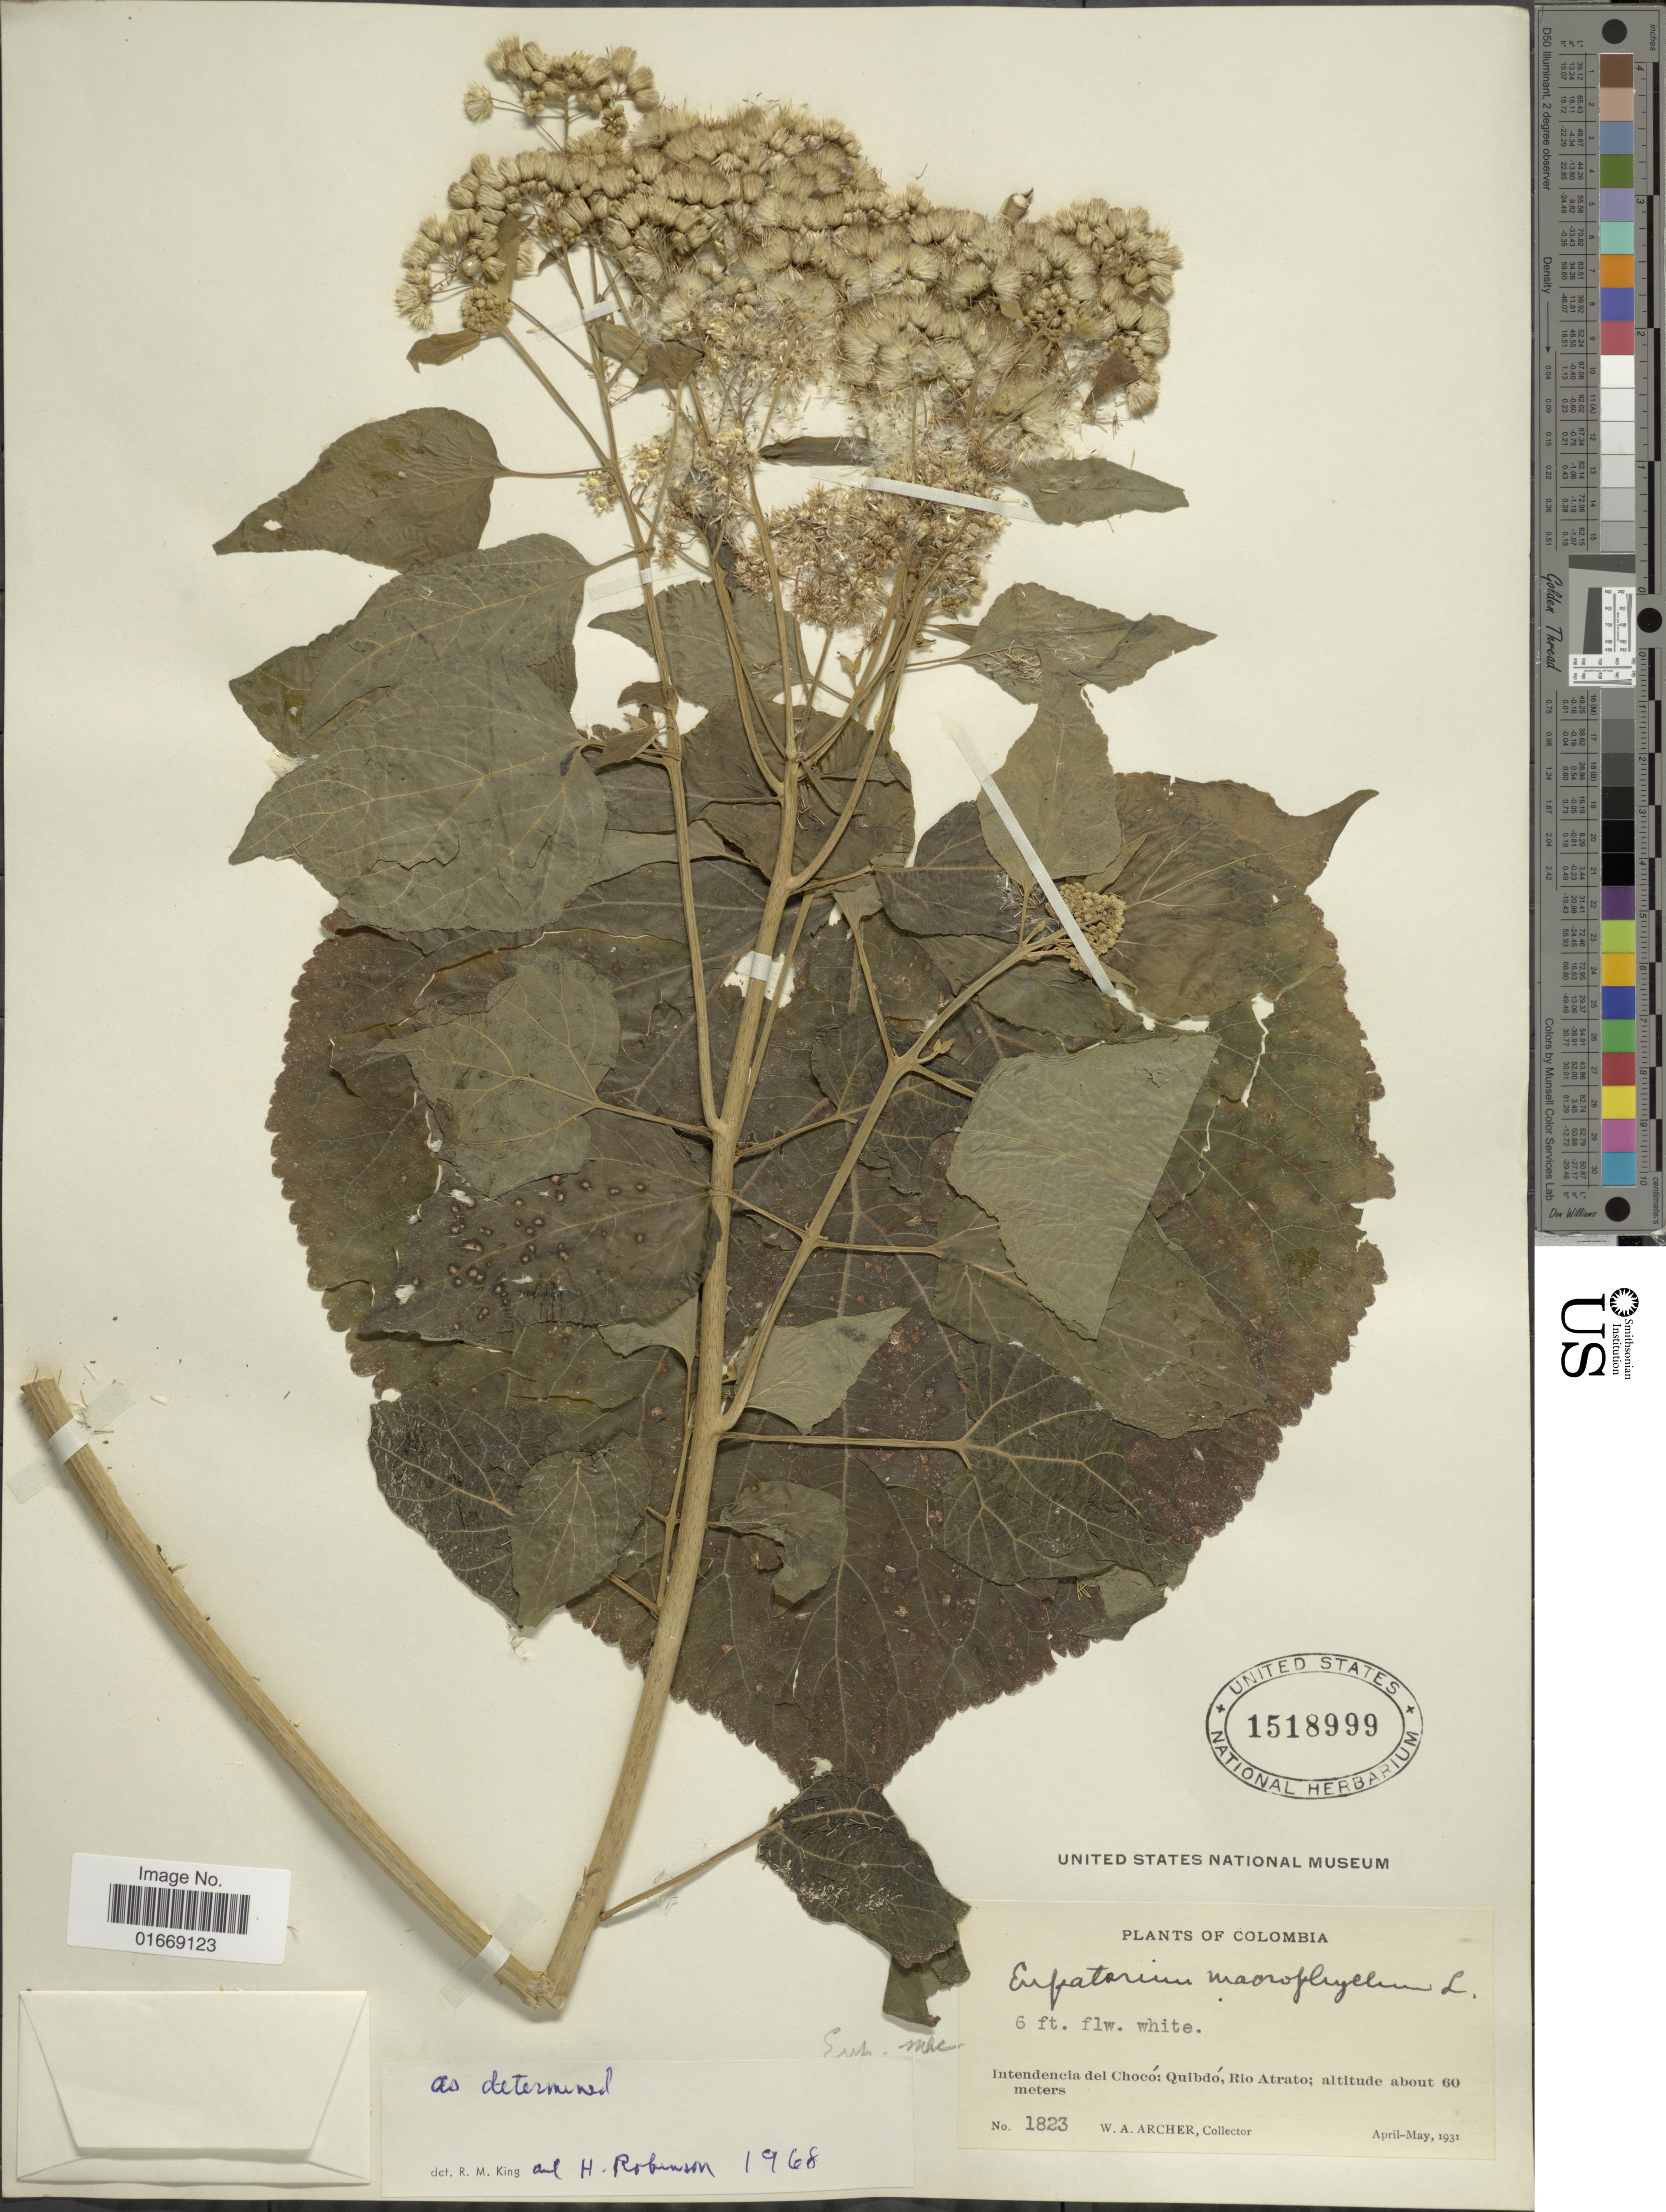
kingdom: Plantae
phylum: Tracheophyta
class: Magnoliopsida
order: Asterales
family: Asteraceae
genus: Hebeclinium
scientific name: Hebeclinium macrophyllum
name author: (L.) DC.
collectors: W. A. Archer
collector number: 1823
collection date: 1931-04/1931-05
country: Colombia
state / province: Chocó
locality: Quibdo, Rio Atrato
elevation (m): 60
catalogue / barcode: US 1518999